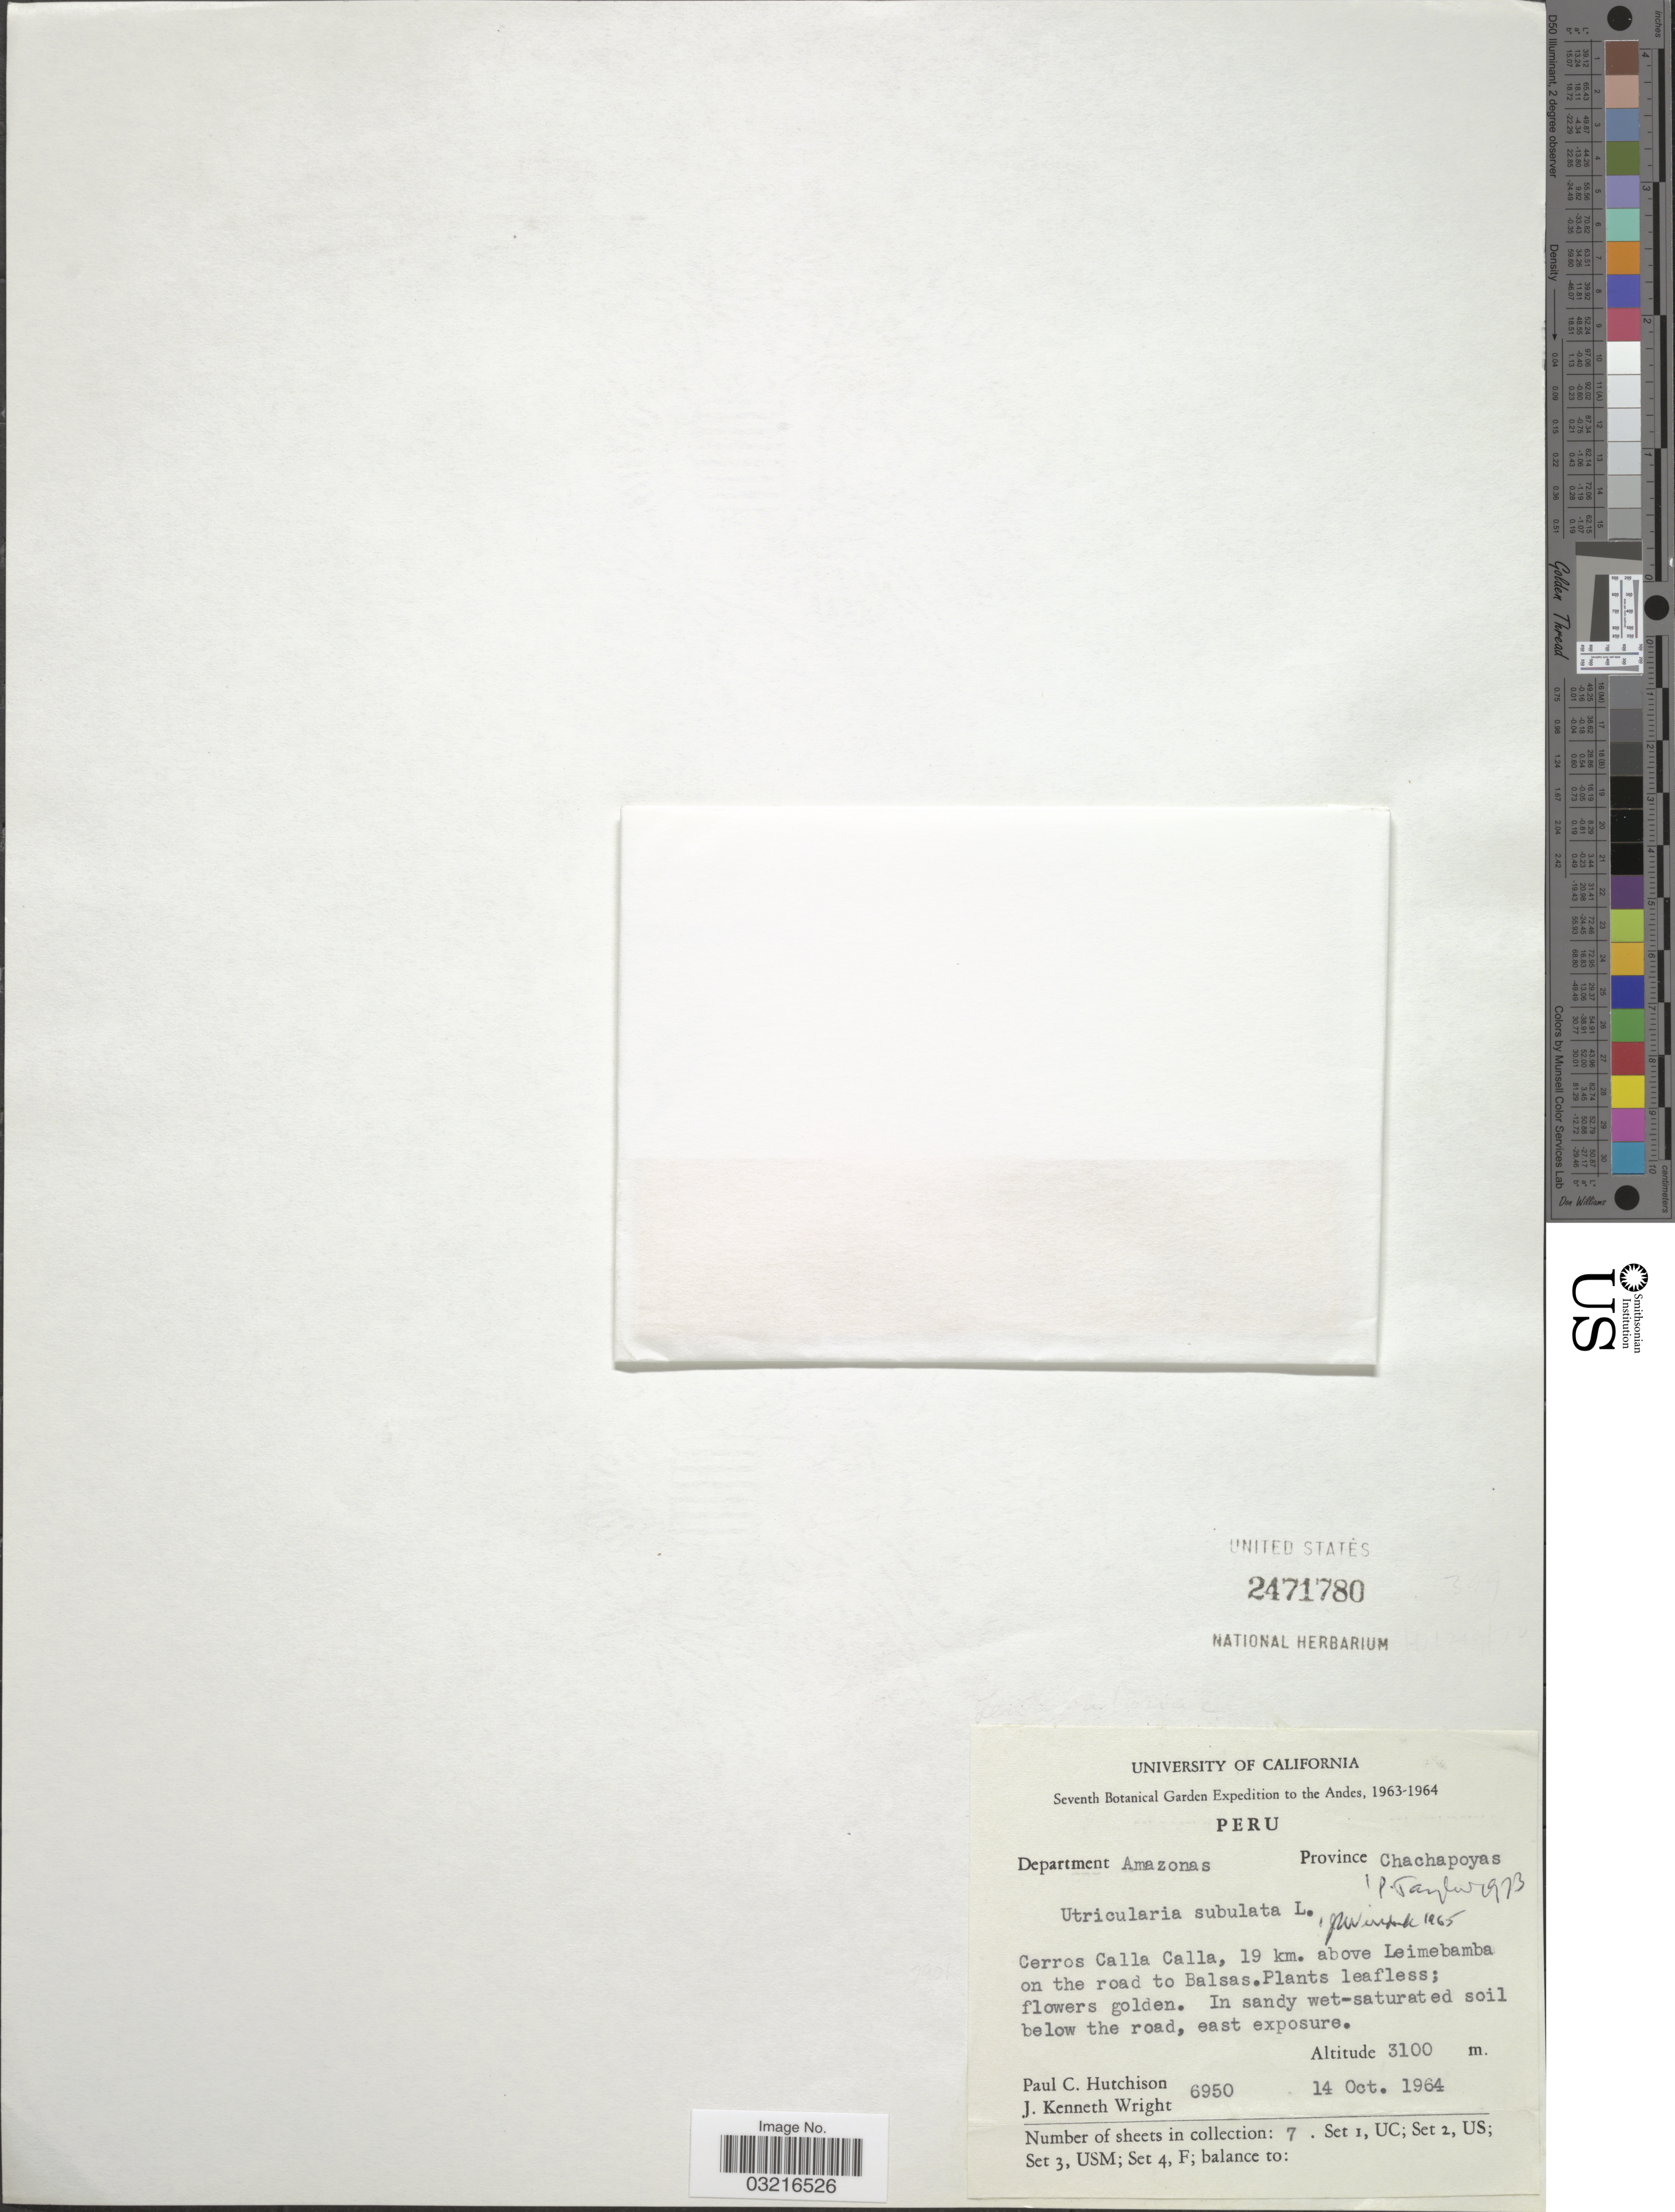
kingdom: Plantae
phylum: Tracheophyta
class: Magnoliopsida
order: Lamiales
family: Lentibulariaceae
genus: Utricularia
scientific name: Utricularia subulata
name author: L.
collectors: P. C. Hutchison & J. K. Wright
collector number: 6950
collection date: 1964-10-14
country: Peru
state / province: Amazonas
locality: Andes, Department Amazonas, Province Chachapoyas, Cerros Calla Calla, 19 km. above Leimebamba on the road to Balsas.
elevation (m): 3100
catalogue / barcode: US 2471780